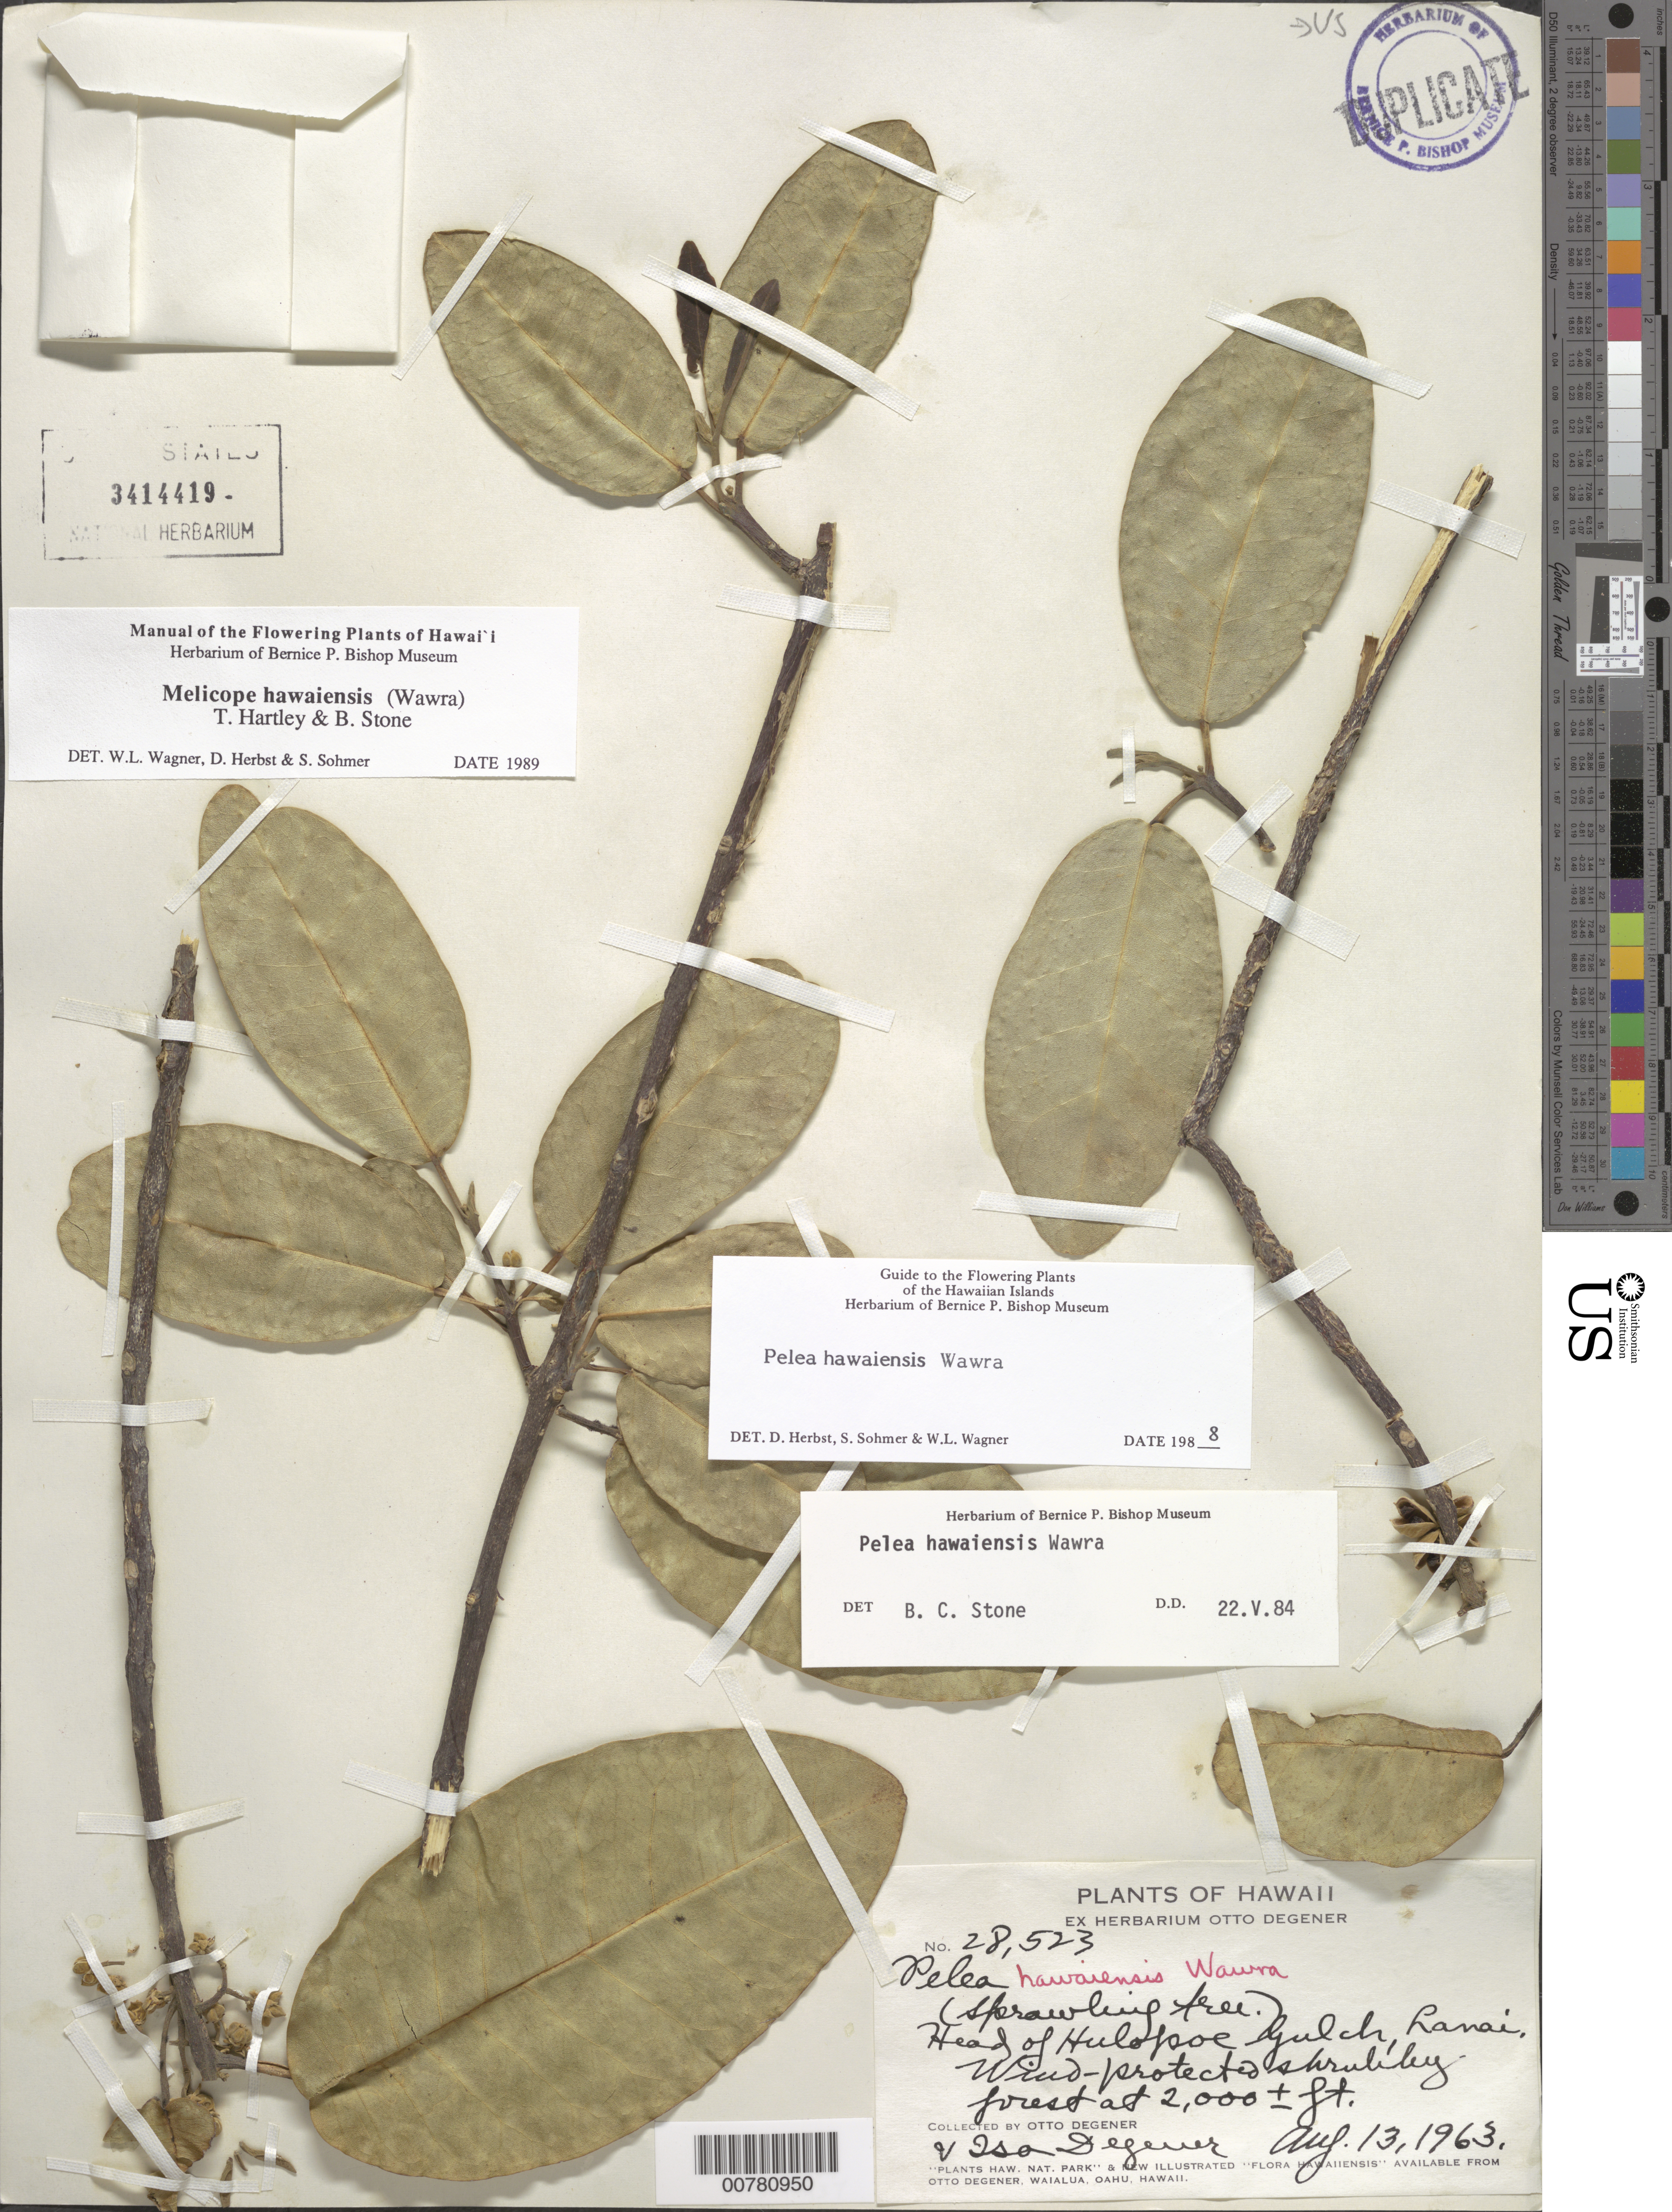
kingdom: Plantae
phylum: Tracheophyta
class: Magnoliopsida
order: Sapindales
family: Rutaceae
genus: Melicope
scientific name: Melicope hawaiensis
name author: (Wawra) T.G. Hartley & B.C. Stone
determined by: Wagner, W. L.; Herbst, D. R.; Sohmer, S. H.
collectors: O. Degener & I. Degener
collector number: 28523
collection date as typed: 13 Aug 1963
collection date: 1963-08-13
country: United States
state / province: Hawaii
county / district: Maui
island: Lana'i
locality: head of Hulopoe Gulch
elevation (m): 609.6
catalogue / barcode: US 3414419